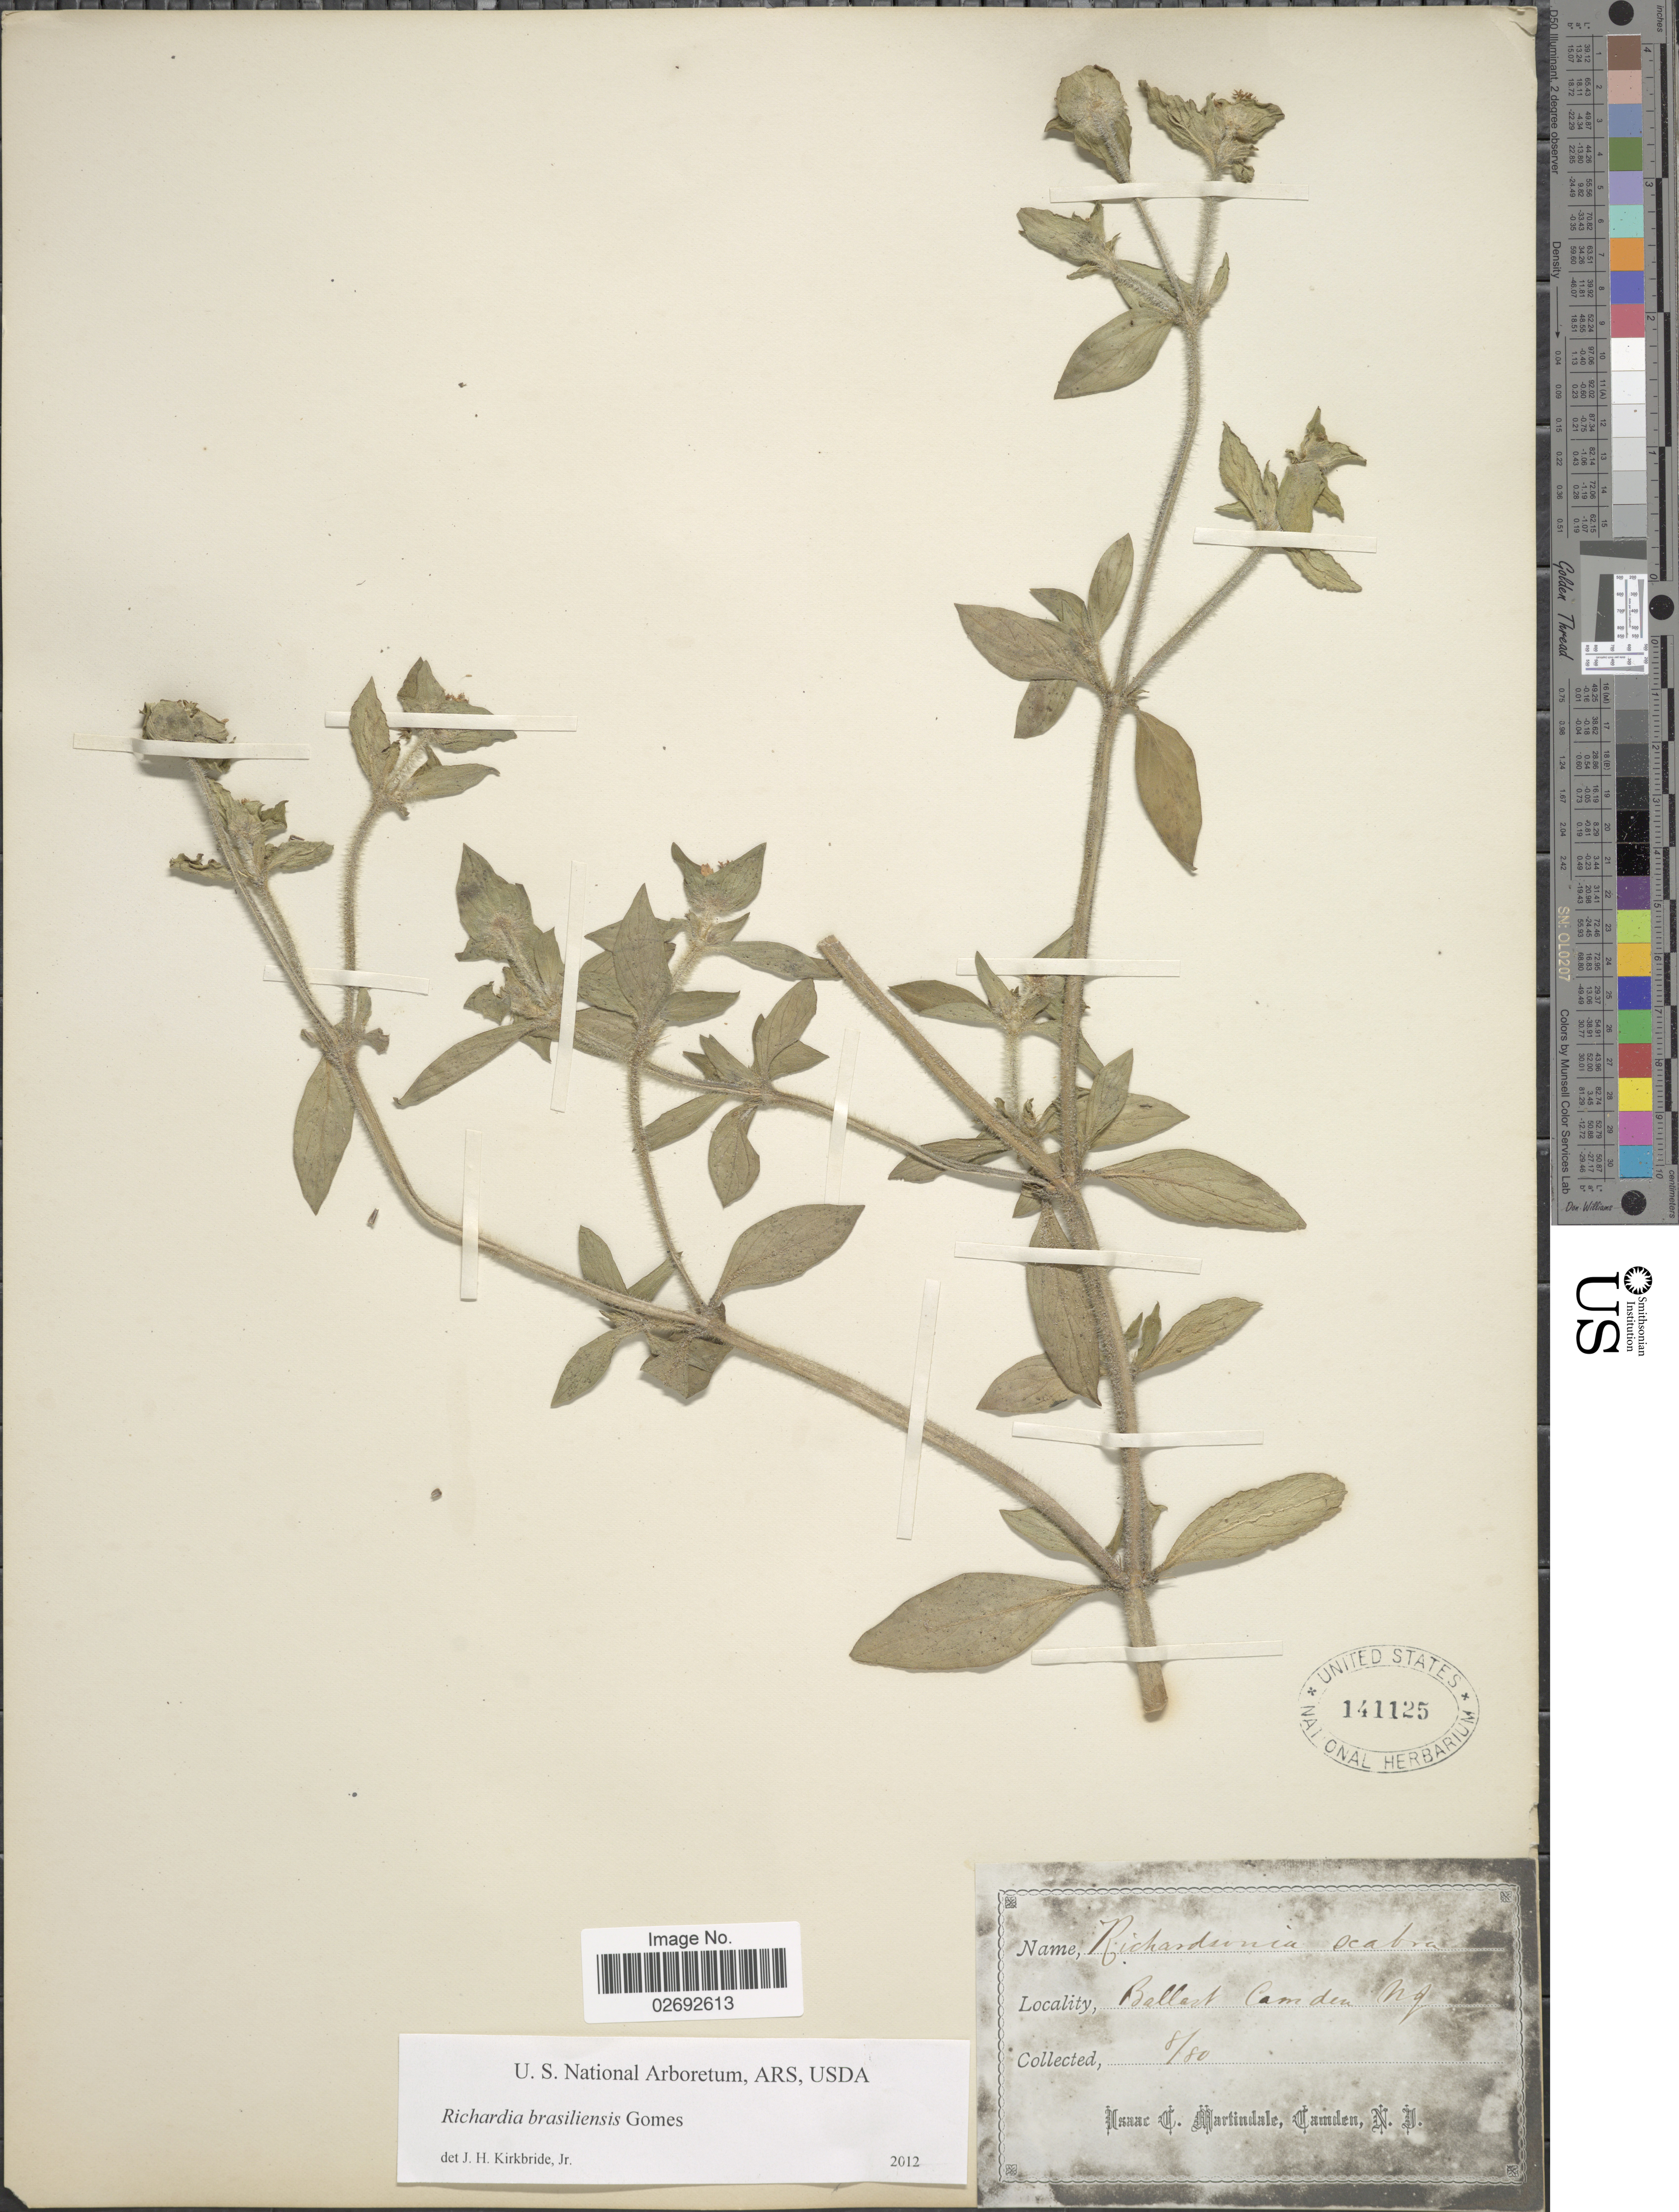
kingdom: Plantae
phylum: Tracheophyta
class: Magnoliopsida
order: Gentianales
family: Rubiaceae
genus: Richardia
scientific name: Richardia brasiliensis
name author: Gomes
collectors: I. C. Martindale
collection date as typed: Transcribed d/m/y: /8/80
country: United States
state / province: New Jersey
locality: Camden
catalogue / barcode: US 141125